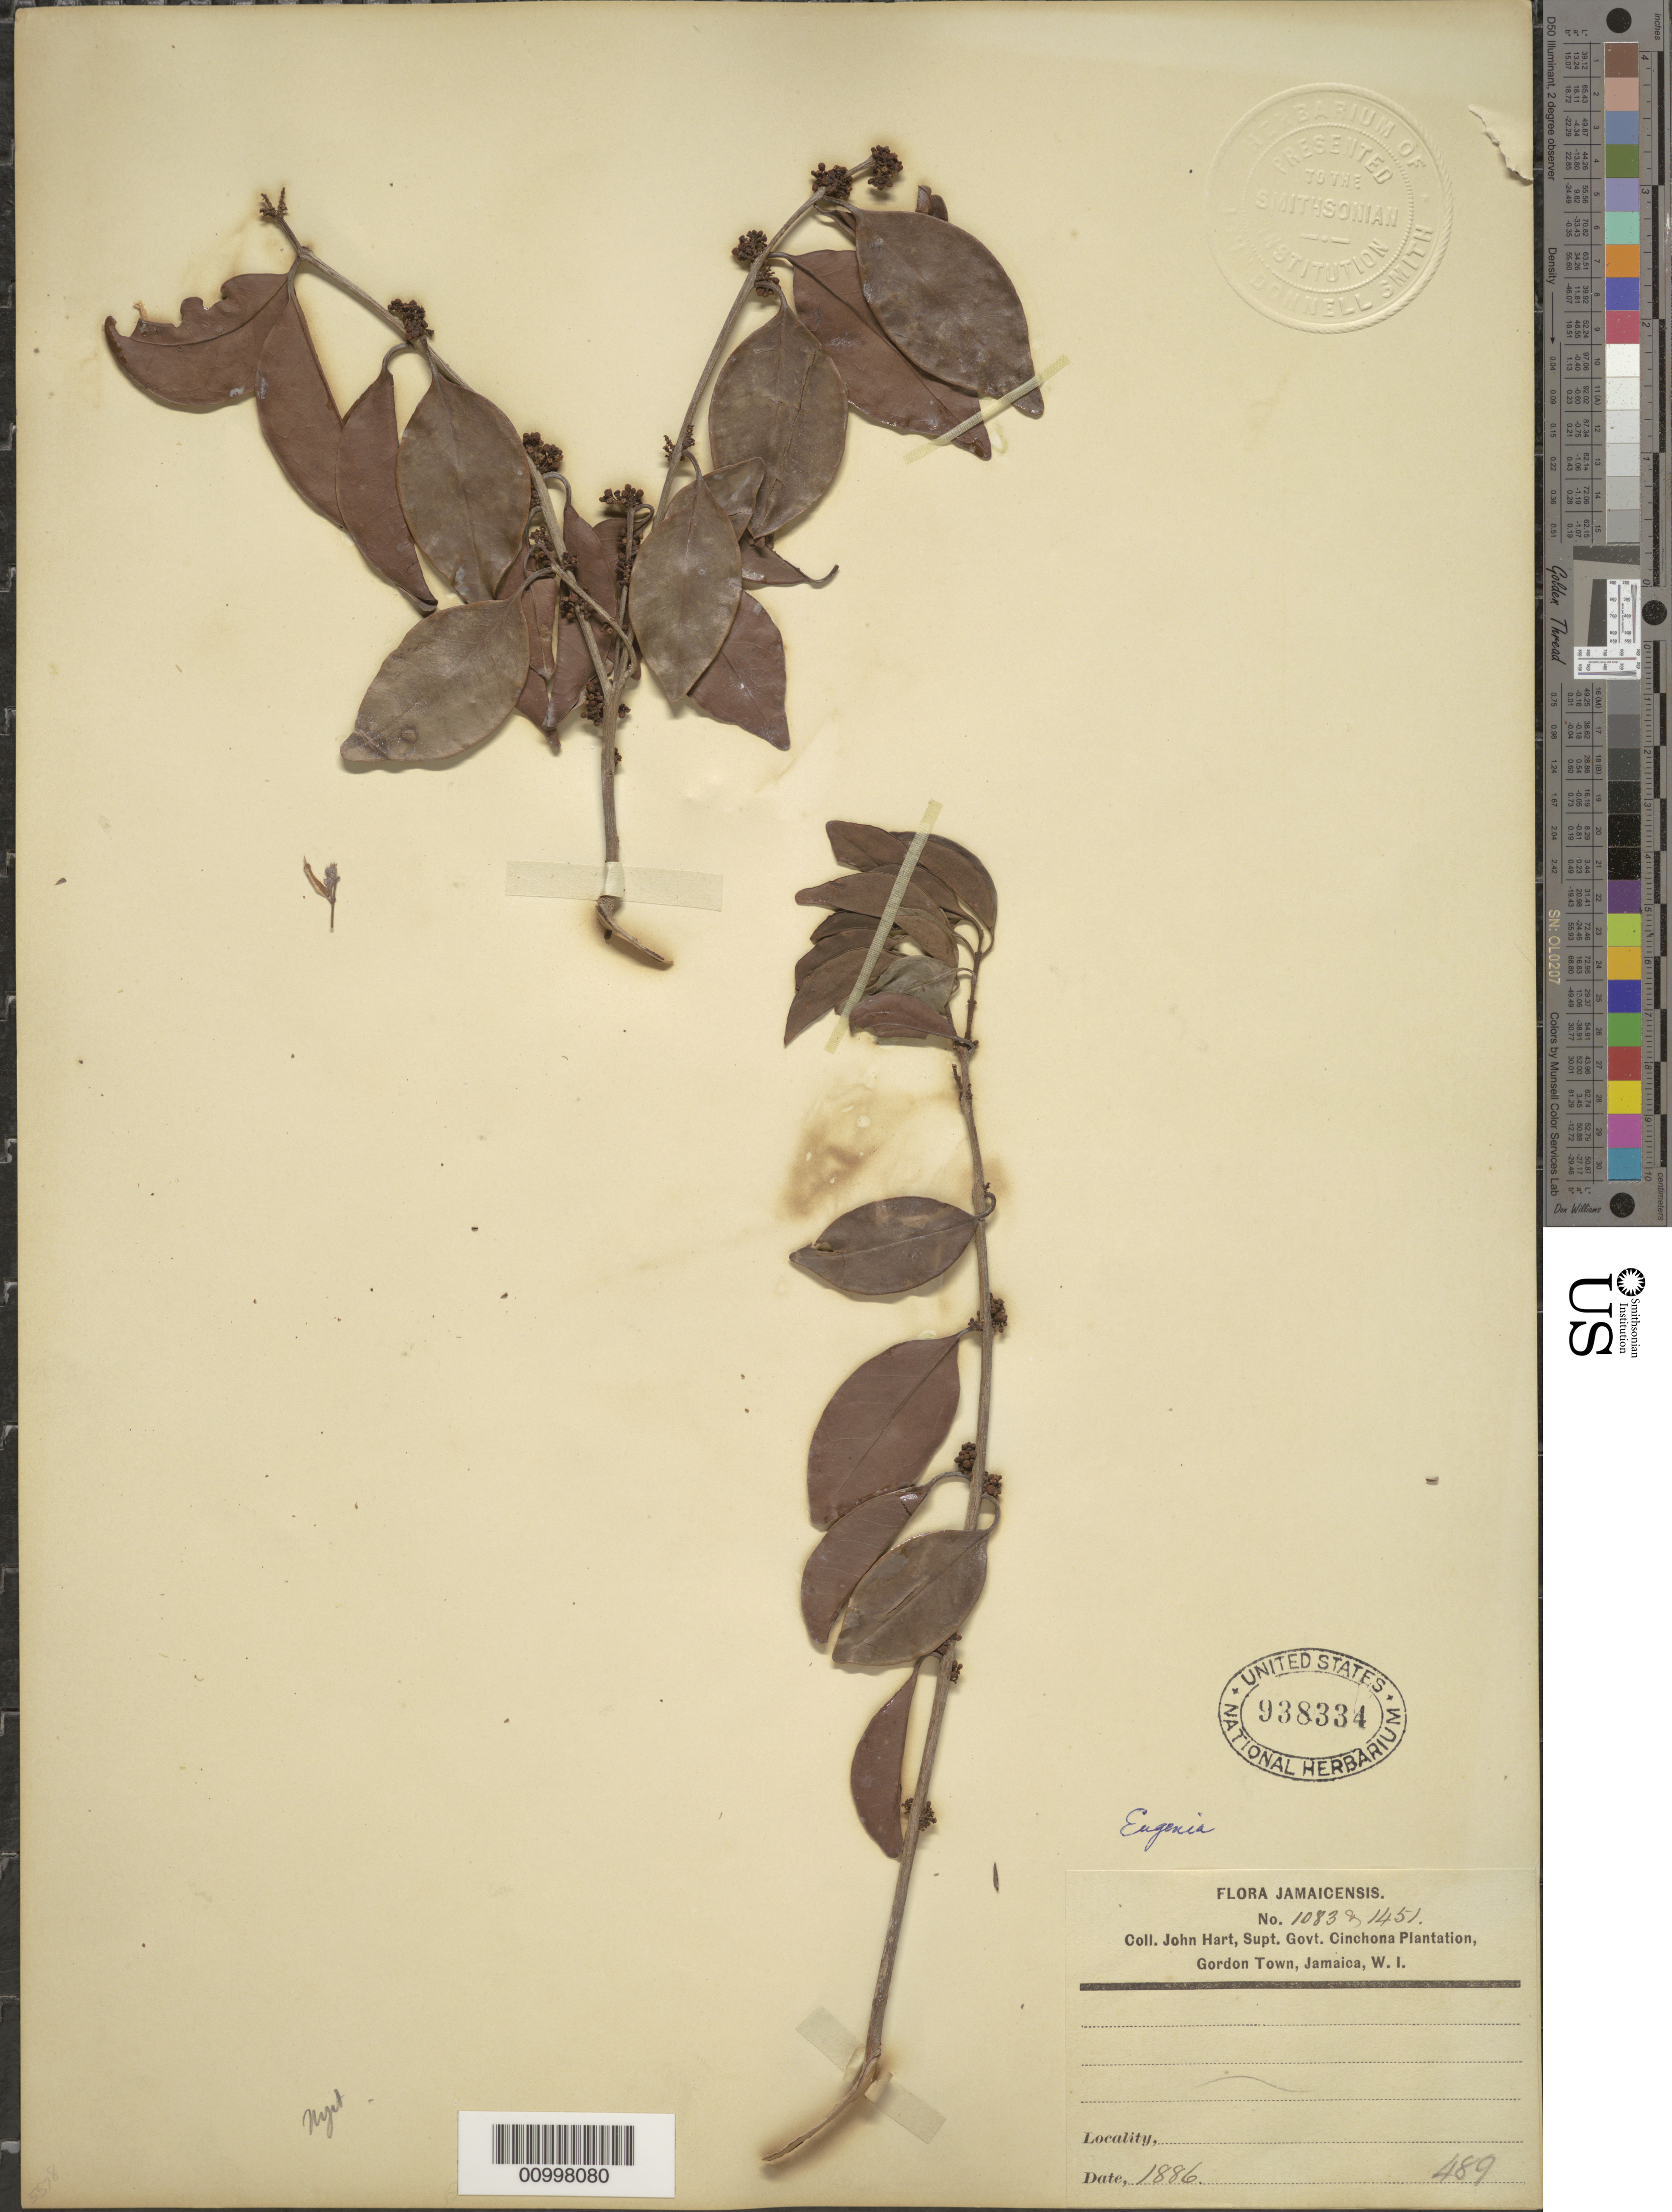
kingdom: Plantae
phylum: Tracheophyta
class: Magnoliopsida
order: Myrtales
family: Myrtaceae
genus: Eugenia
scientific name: Eugenia sp.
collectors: J. Hart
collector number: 1451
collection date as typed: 1886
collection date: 1886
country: Jamaica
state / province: Saint Andrew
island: Jamaica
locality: Govt. Cinchona plantation, Gordon Town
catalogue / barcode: US 938334